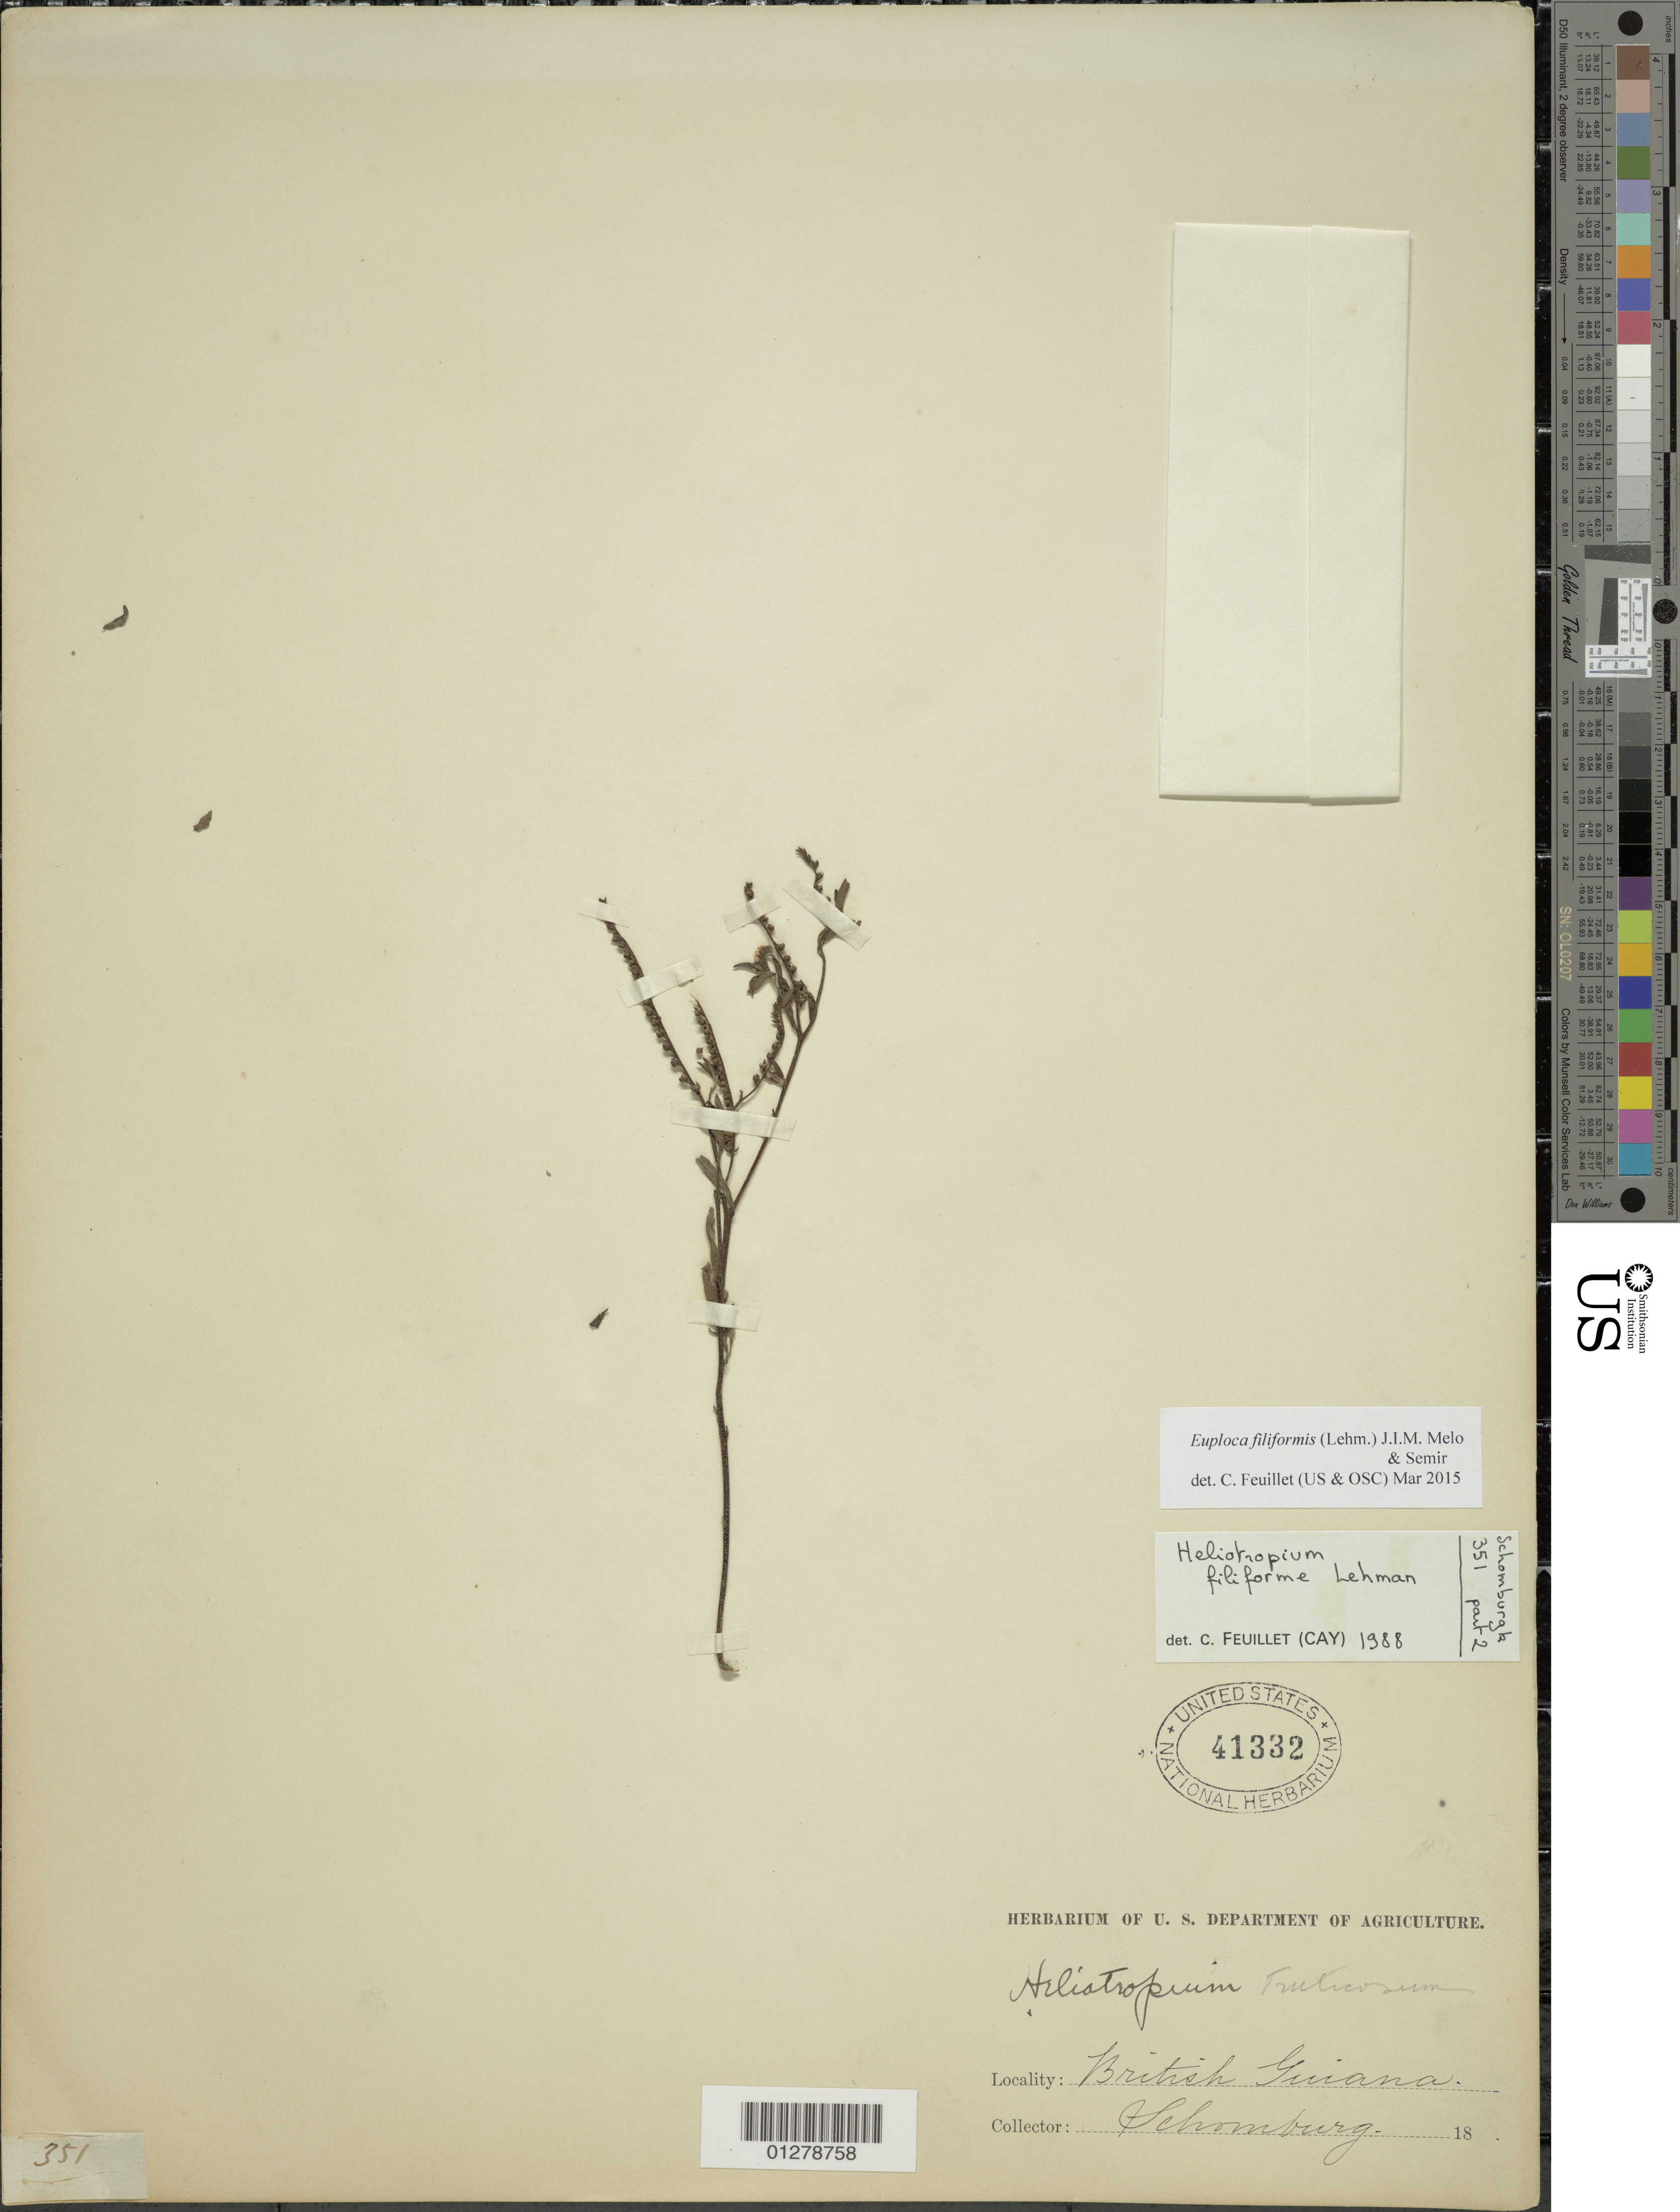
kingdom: Plantae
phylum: Tracheophyta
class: Magnoliopsida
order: Boraginales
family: Heliotropiaceae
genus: Euploca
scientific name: Euploca filiformis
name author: (Lehm.) J.I.M. Melo & Semir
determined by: Feuillet, C.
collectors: Schomburgk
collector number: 351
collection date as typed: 18__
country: Guyana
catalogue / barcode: US 41332